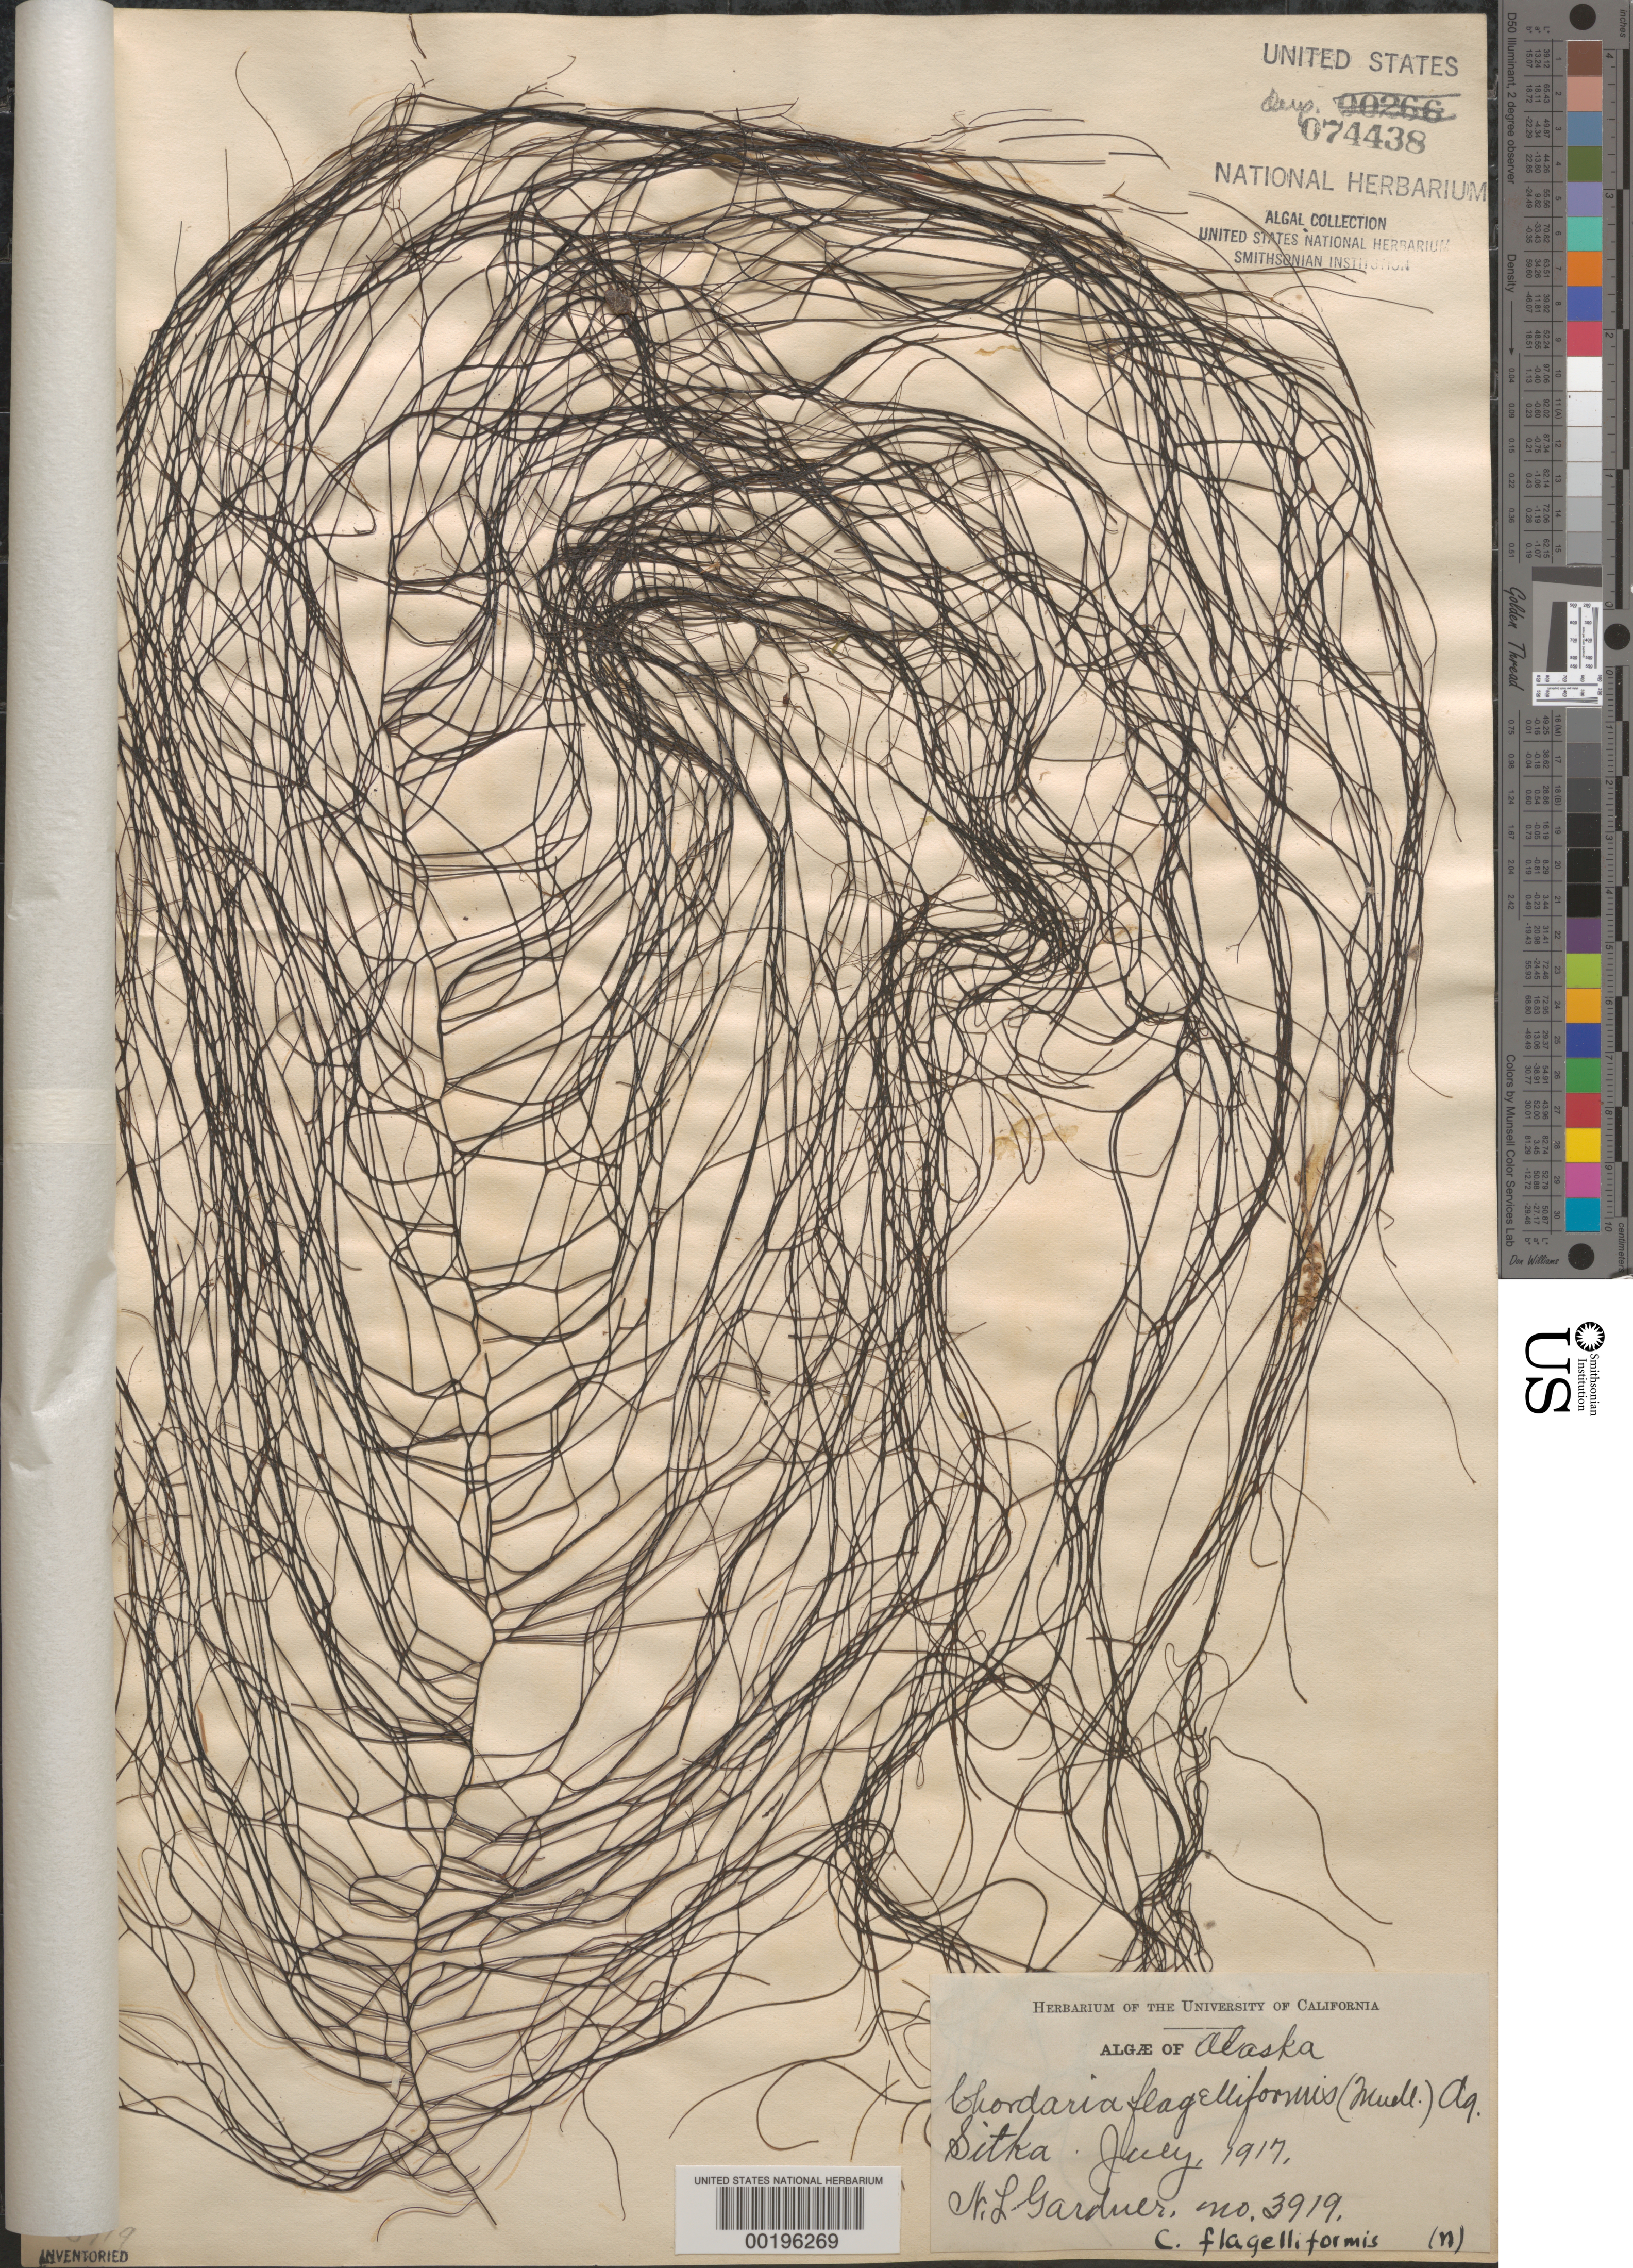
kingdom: Chromista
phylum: Ochrophyta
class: Phaeophyceae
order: Ectocarpales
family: Chordariaceae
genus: Chordaria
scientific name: Chordaria flagelliformis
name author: (Hudson) Grev.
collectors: N. Gardner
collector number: NLG 3919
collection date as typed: Jul 1917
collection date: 1917-07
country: United States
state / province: Alaska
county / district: Sitka Division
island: Baranof Island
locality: Sitka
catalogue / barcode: US 74438